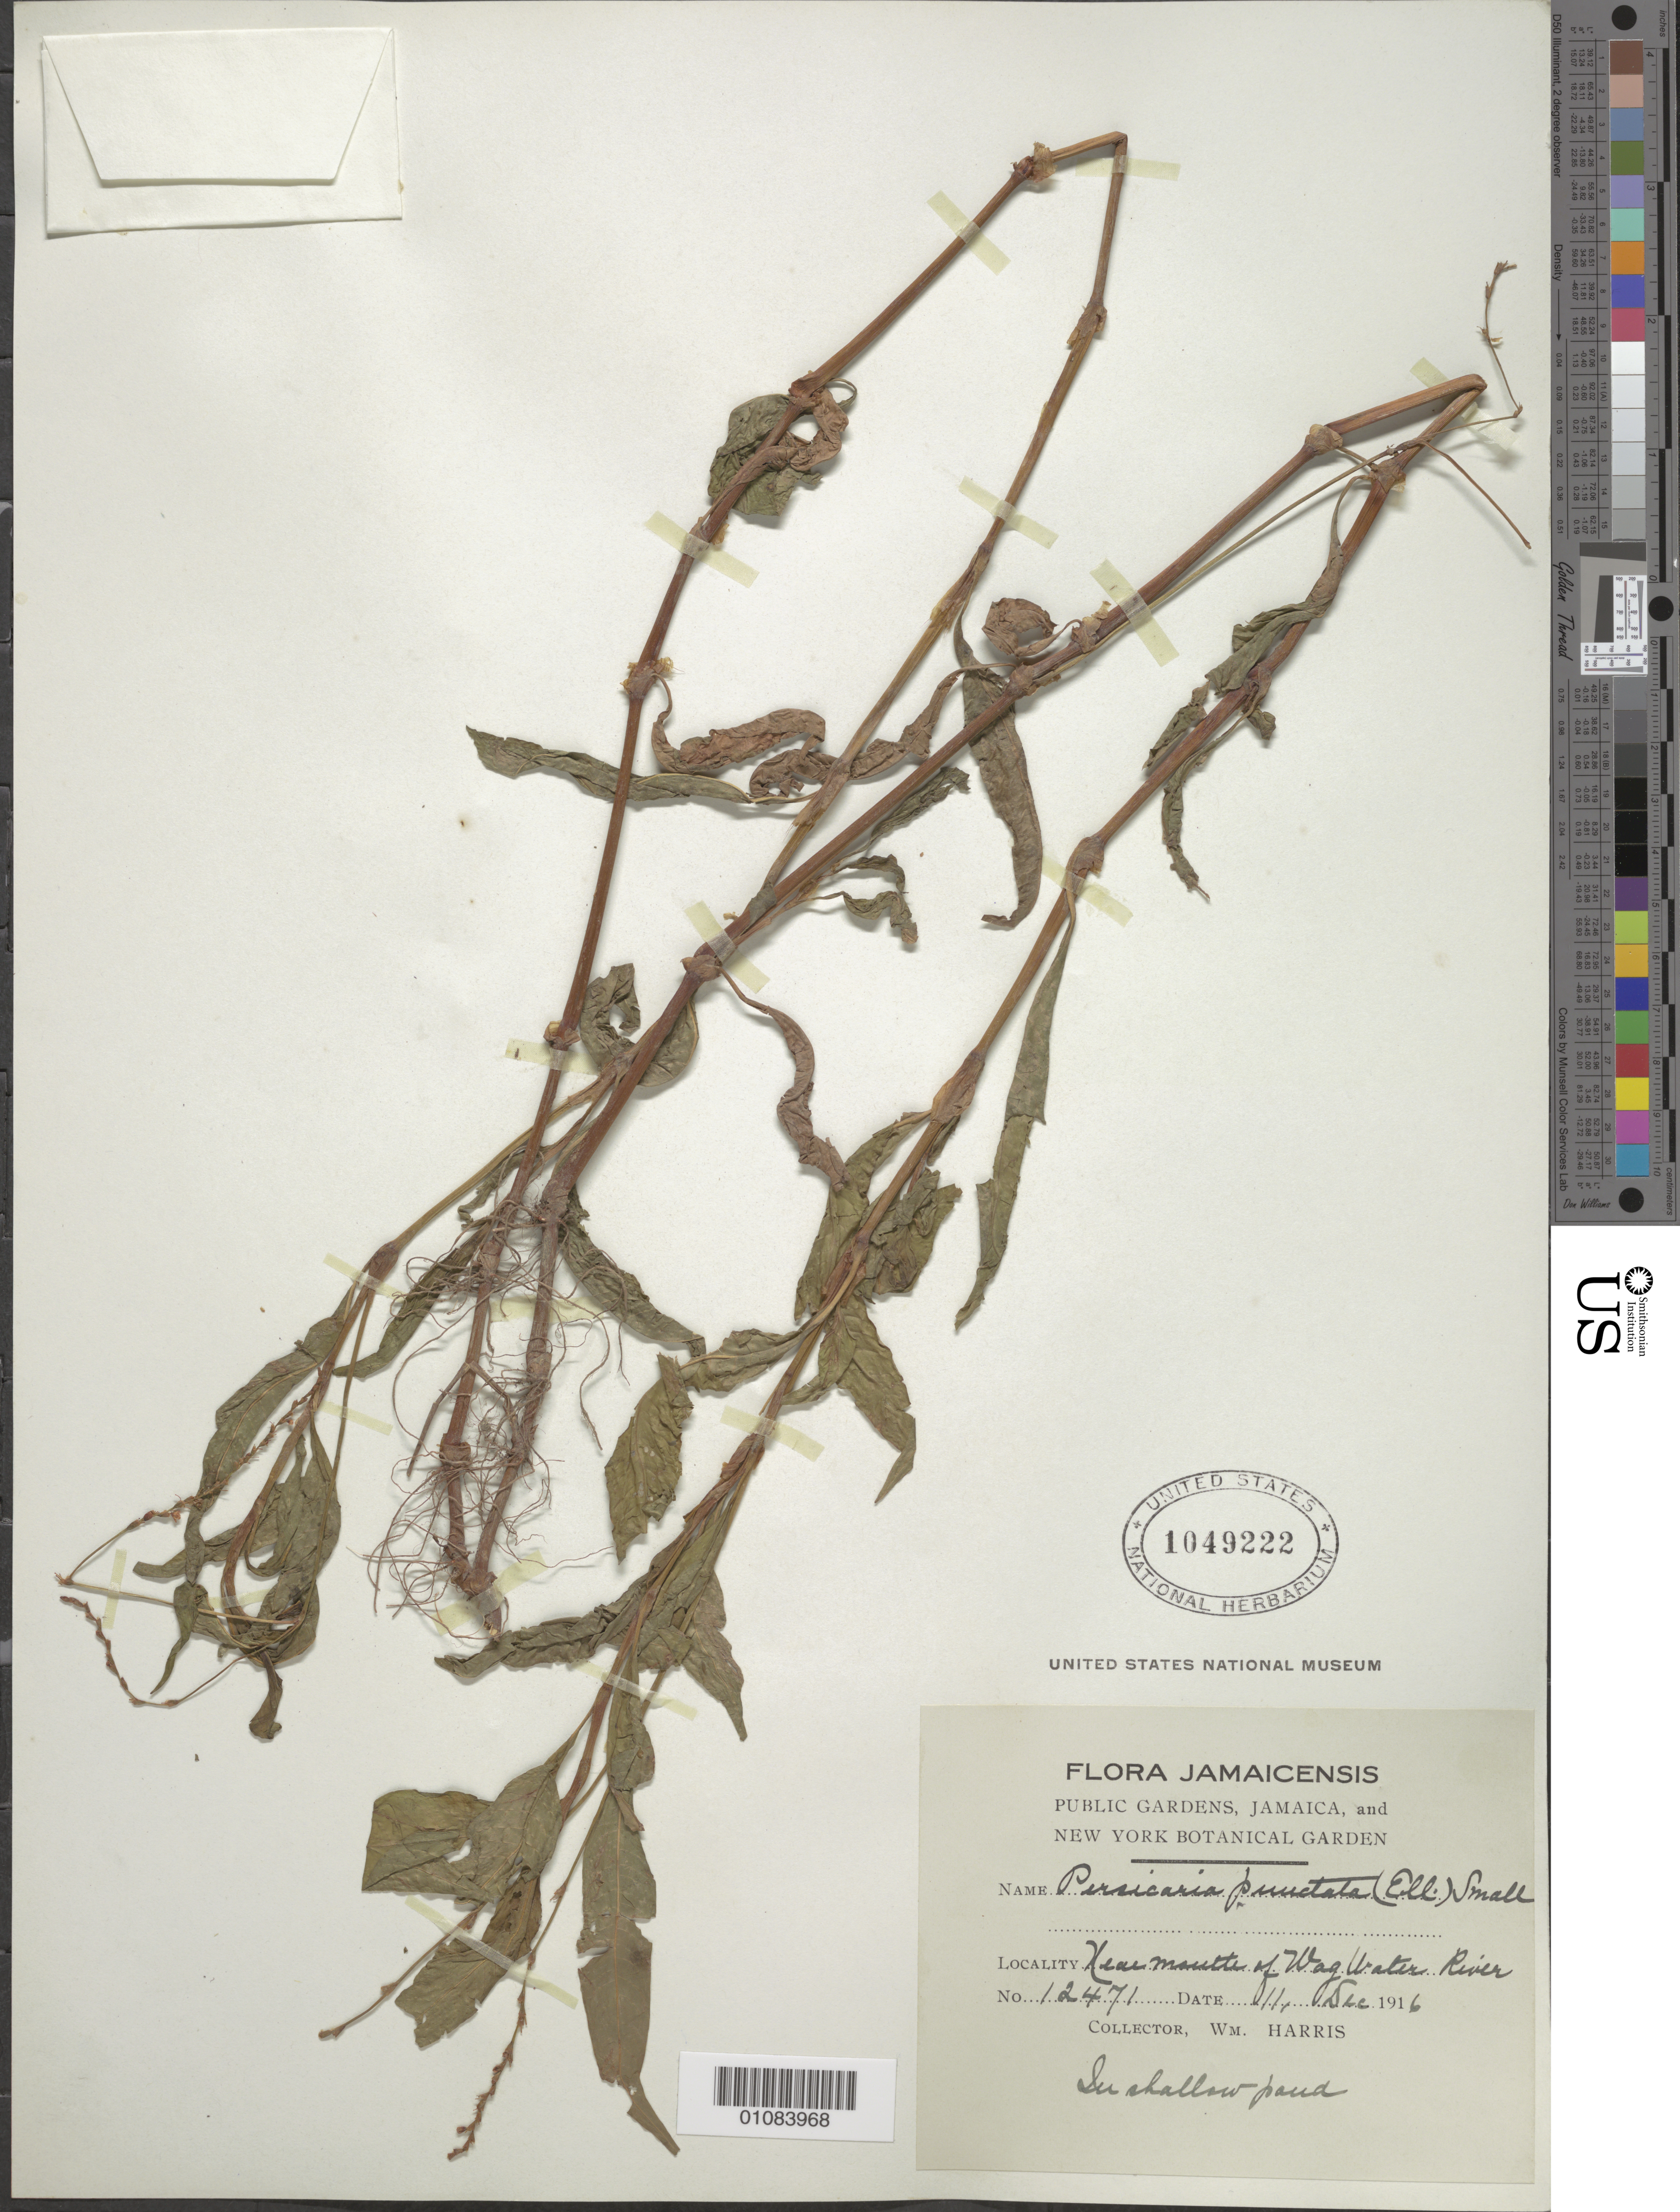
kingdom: Plantae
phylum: Tracheophyta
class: Magnoliopsida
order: Caryophyllales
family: Polygonaceae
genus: Polygonum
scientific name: Polygonum punctatum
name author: Elliott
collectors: W. Harris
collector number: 12471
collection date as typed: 11 Dec 1916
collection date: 1916-12-11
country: Jamaica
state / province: Saint Mary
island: Jamaica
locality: Near mouth of Wag Water River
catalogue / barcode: US 1049222